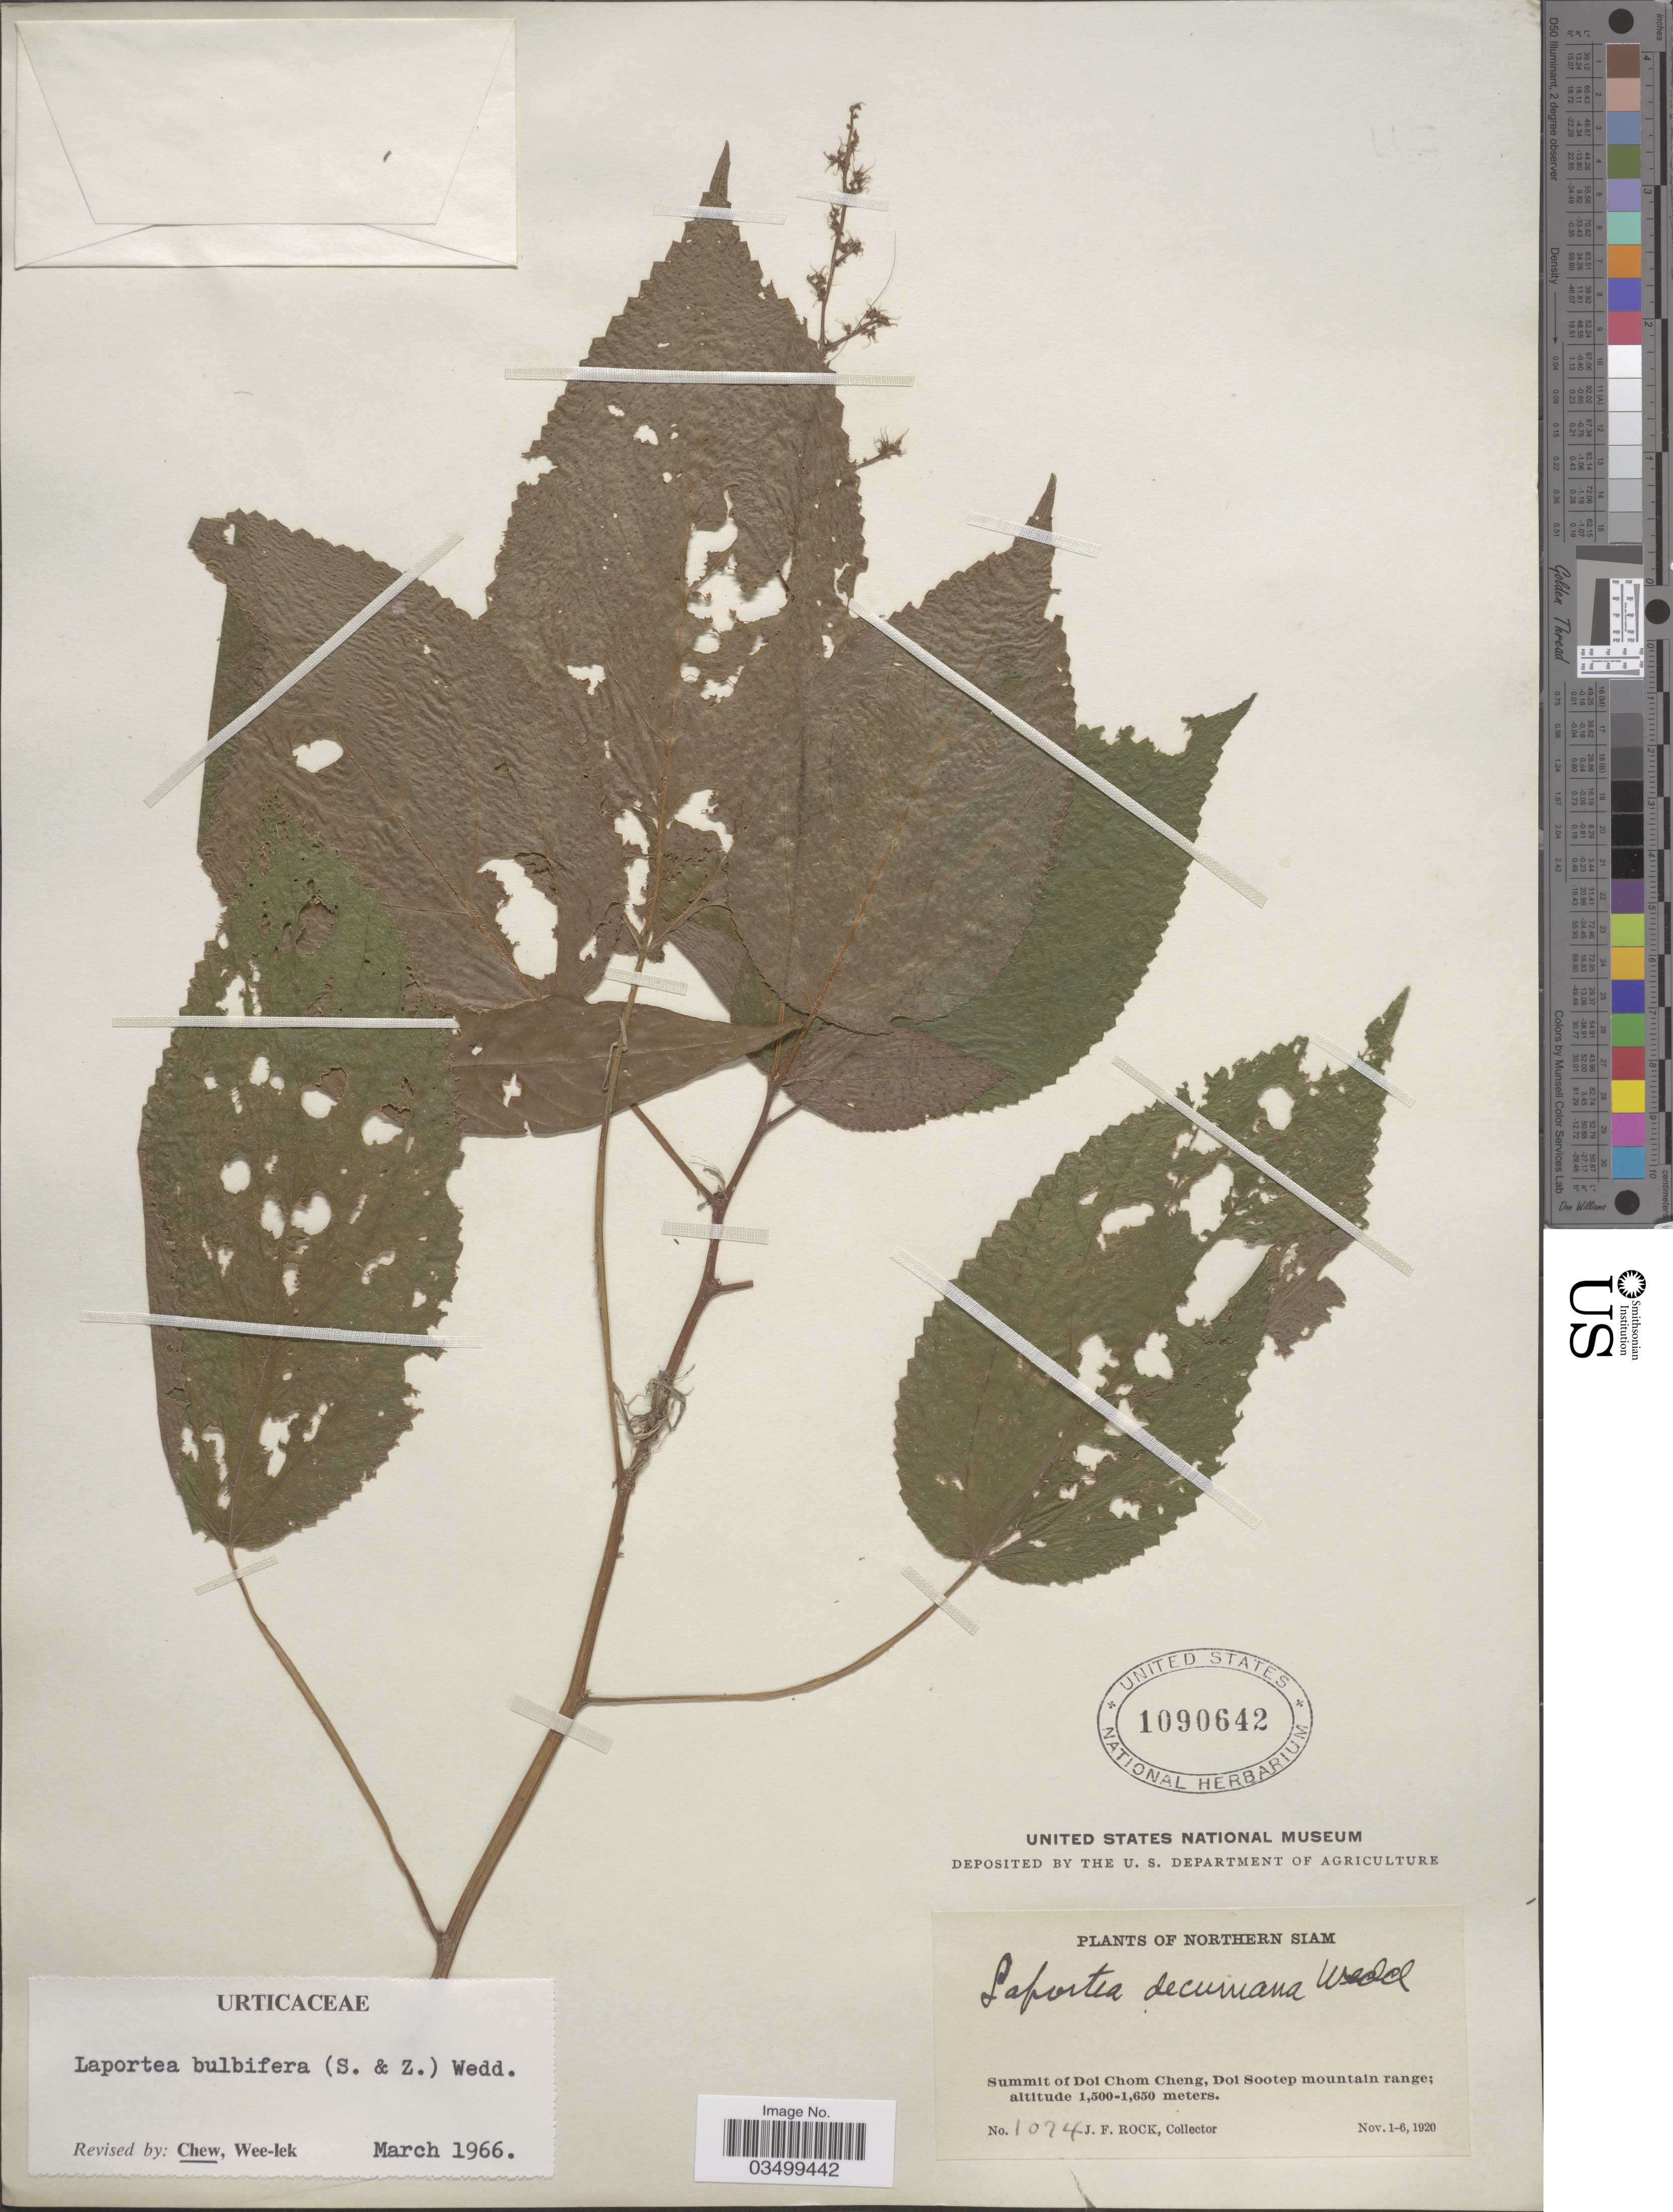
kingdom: Plantae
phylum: Tracheophyta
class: Magnoliopsida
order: Rosales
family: Urticaceae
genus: Laportea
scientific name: Laportea bulbifera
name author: (Siebold & Zucc.) Wedd.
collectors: J. Rock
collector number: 1074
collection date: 1920-11-01/1920-11-06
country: Thailand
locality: Northern Siam. Summit of Doi Chom Cheng, Doi Sootep mountain range.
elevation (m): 1500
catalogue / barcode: US 1090642